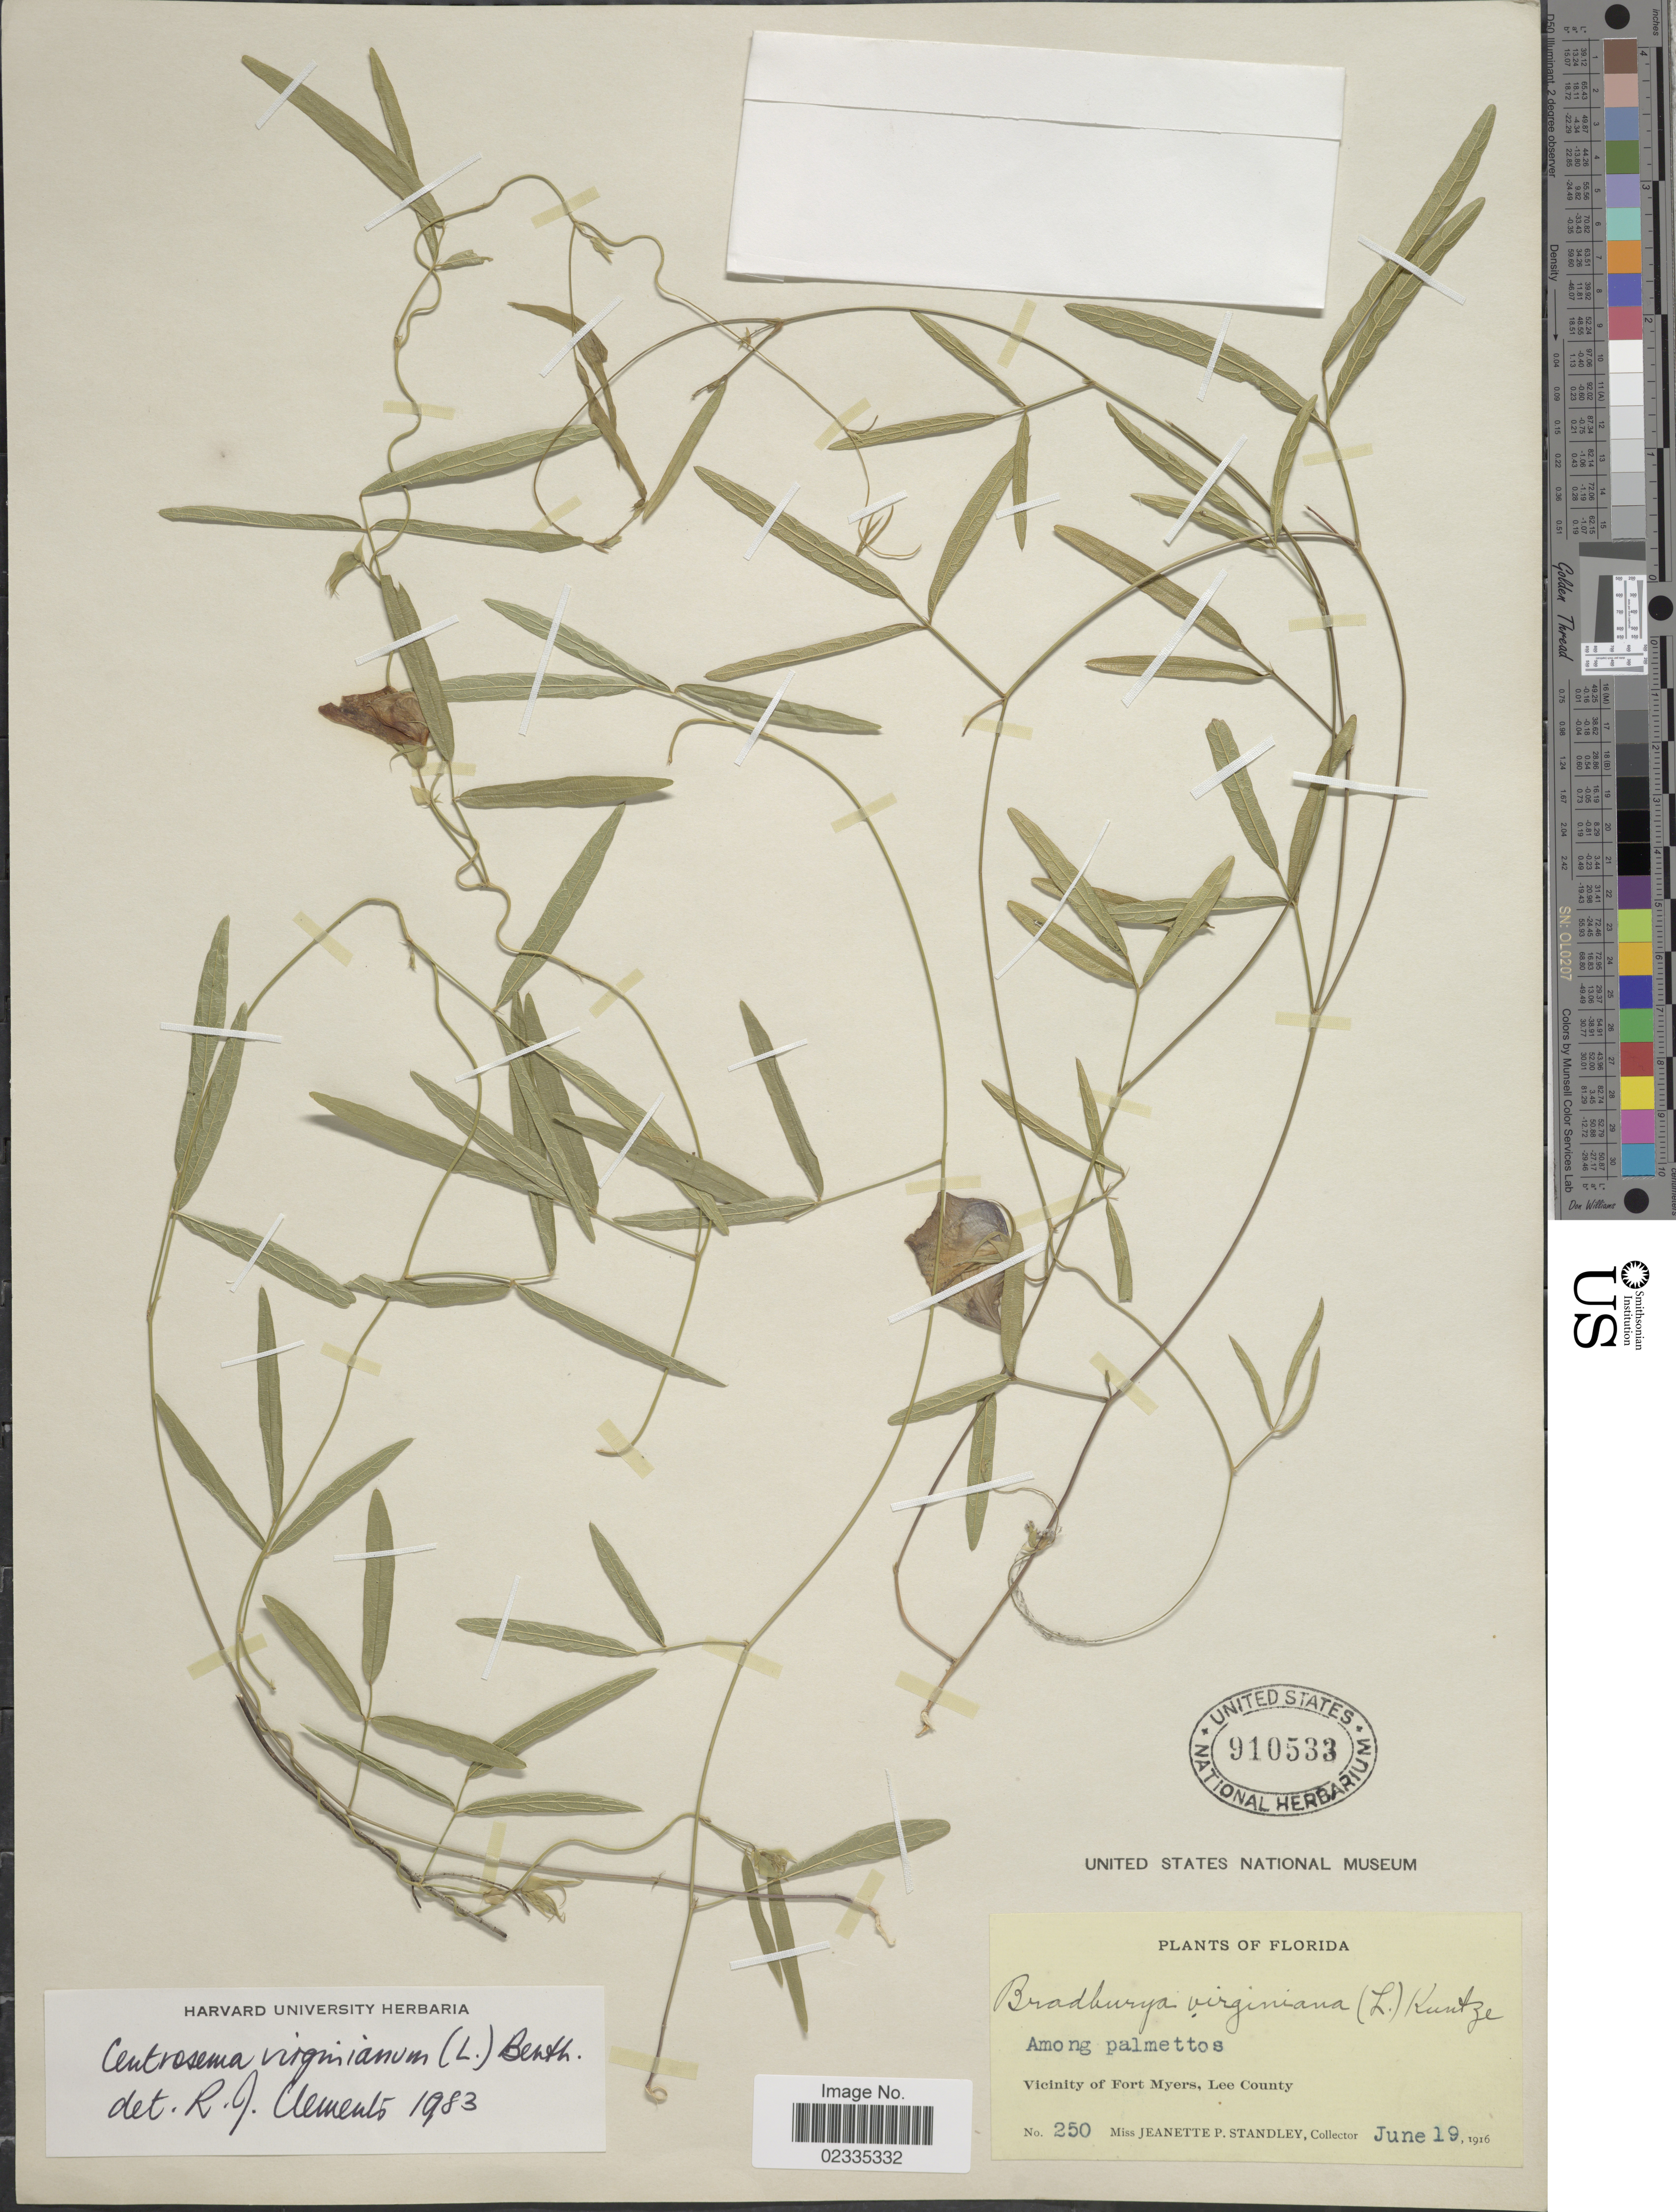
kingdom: Plantae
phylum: Tracheophyta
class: Magnoliopsida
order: Fabales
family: Fabaceae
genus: Centrosema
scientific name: Centrosema virginianum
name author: (L.) Benth.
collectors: J. P. Standley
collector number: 250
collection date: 1916-06-19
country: United States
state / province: Florida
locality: Among palmettos. Vicinity of Fort Myers, Lee County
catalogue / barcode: US 910533